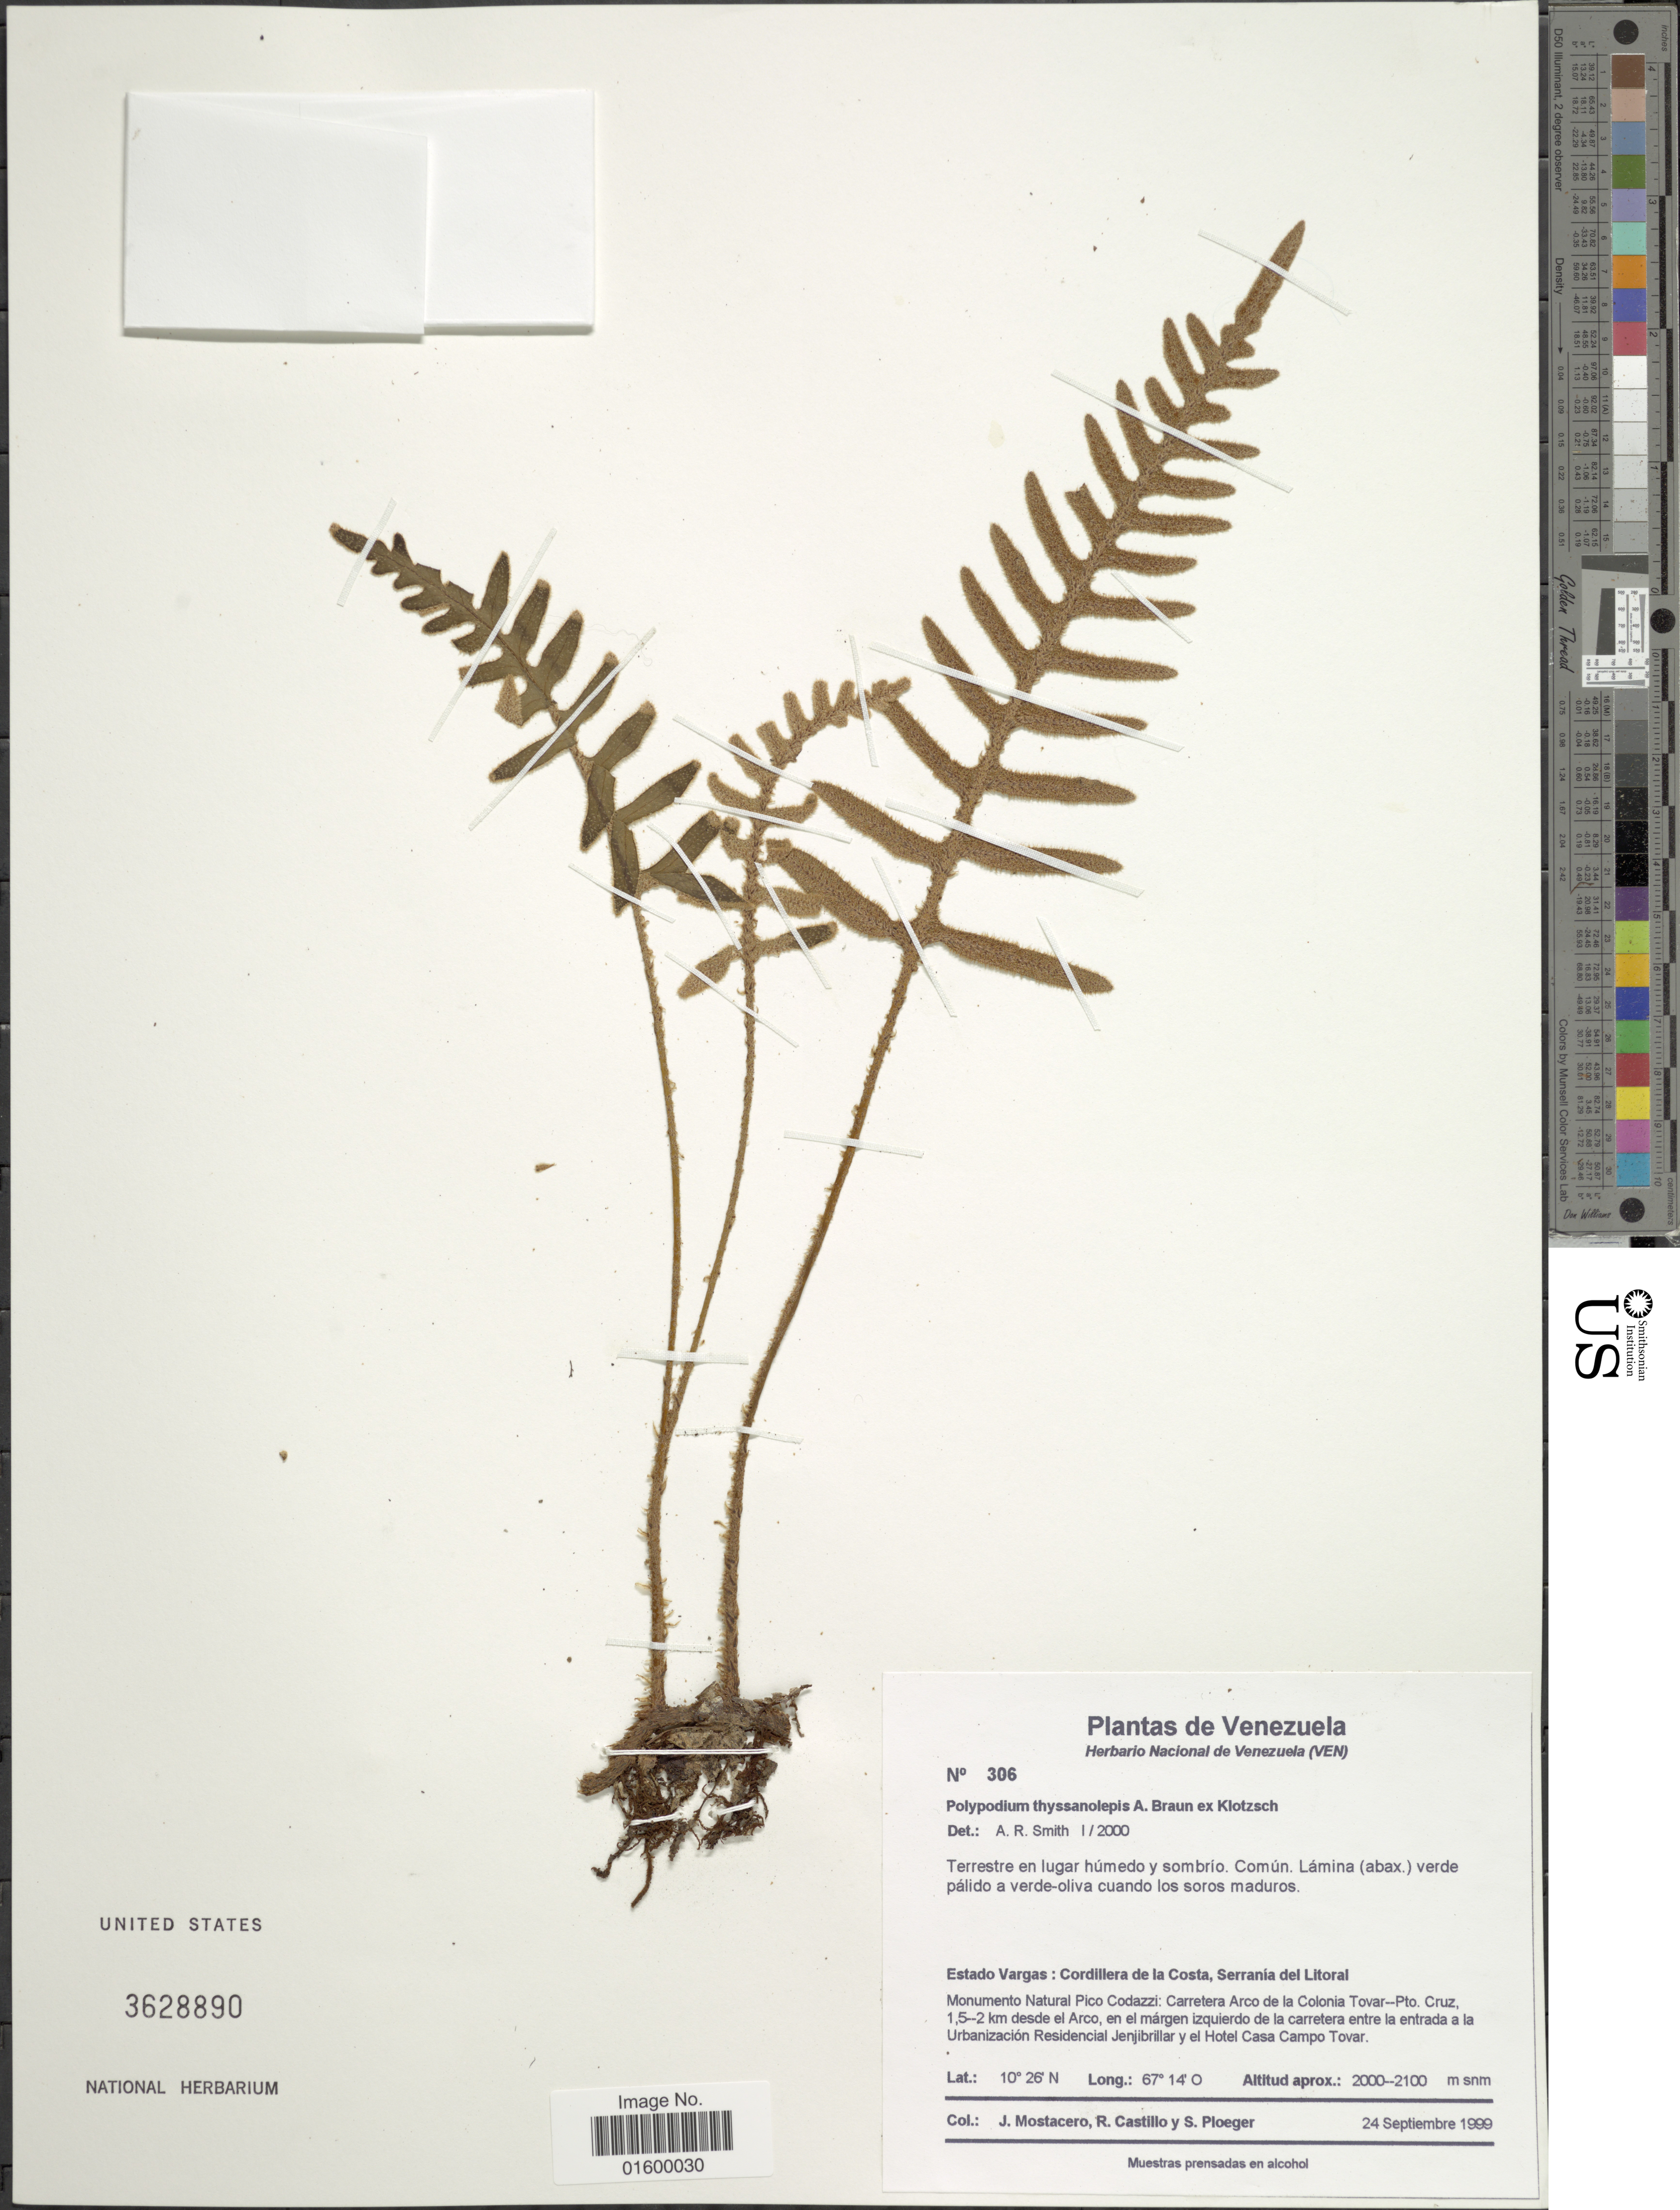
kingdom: Plantae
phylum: Tracheophyta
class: Polypodiopsida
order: Polypodiales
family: Polypodiaceae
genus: Pleopeltis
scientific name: Pleopeltis thyssanolepis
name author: (A. Braun ex Klotzsch) E.G. Andrews & Windham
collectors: J. Mostacero, R. Castillo & S. Ploeger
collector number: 306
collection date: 1999-09-24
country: Venezuela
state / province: Vargas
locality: Estado Vargas, Cordillera de la Costa, Serrania del Litoral, Monumento Natural Pico Codazzi, Carretera Arco de la Colonia Tovar--Pto. Cruz, 1.5-2 km desde el Arco, a la Urbanizacion Residencial Jenjibrillar y el Hotel Casa Campo Tovar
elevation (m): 2000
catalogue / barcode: US 3628890